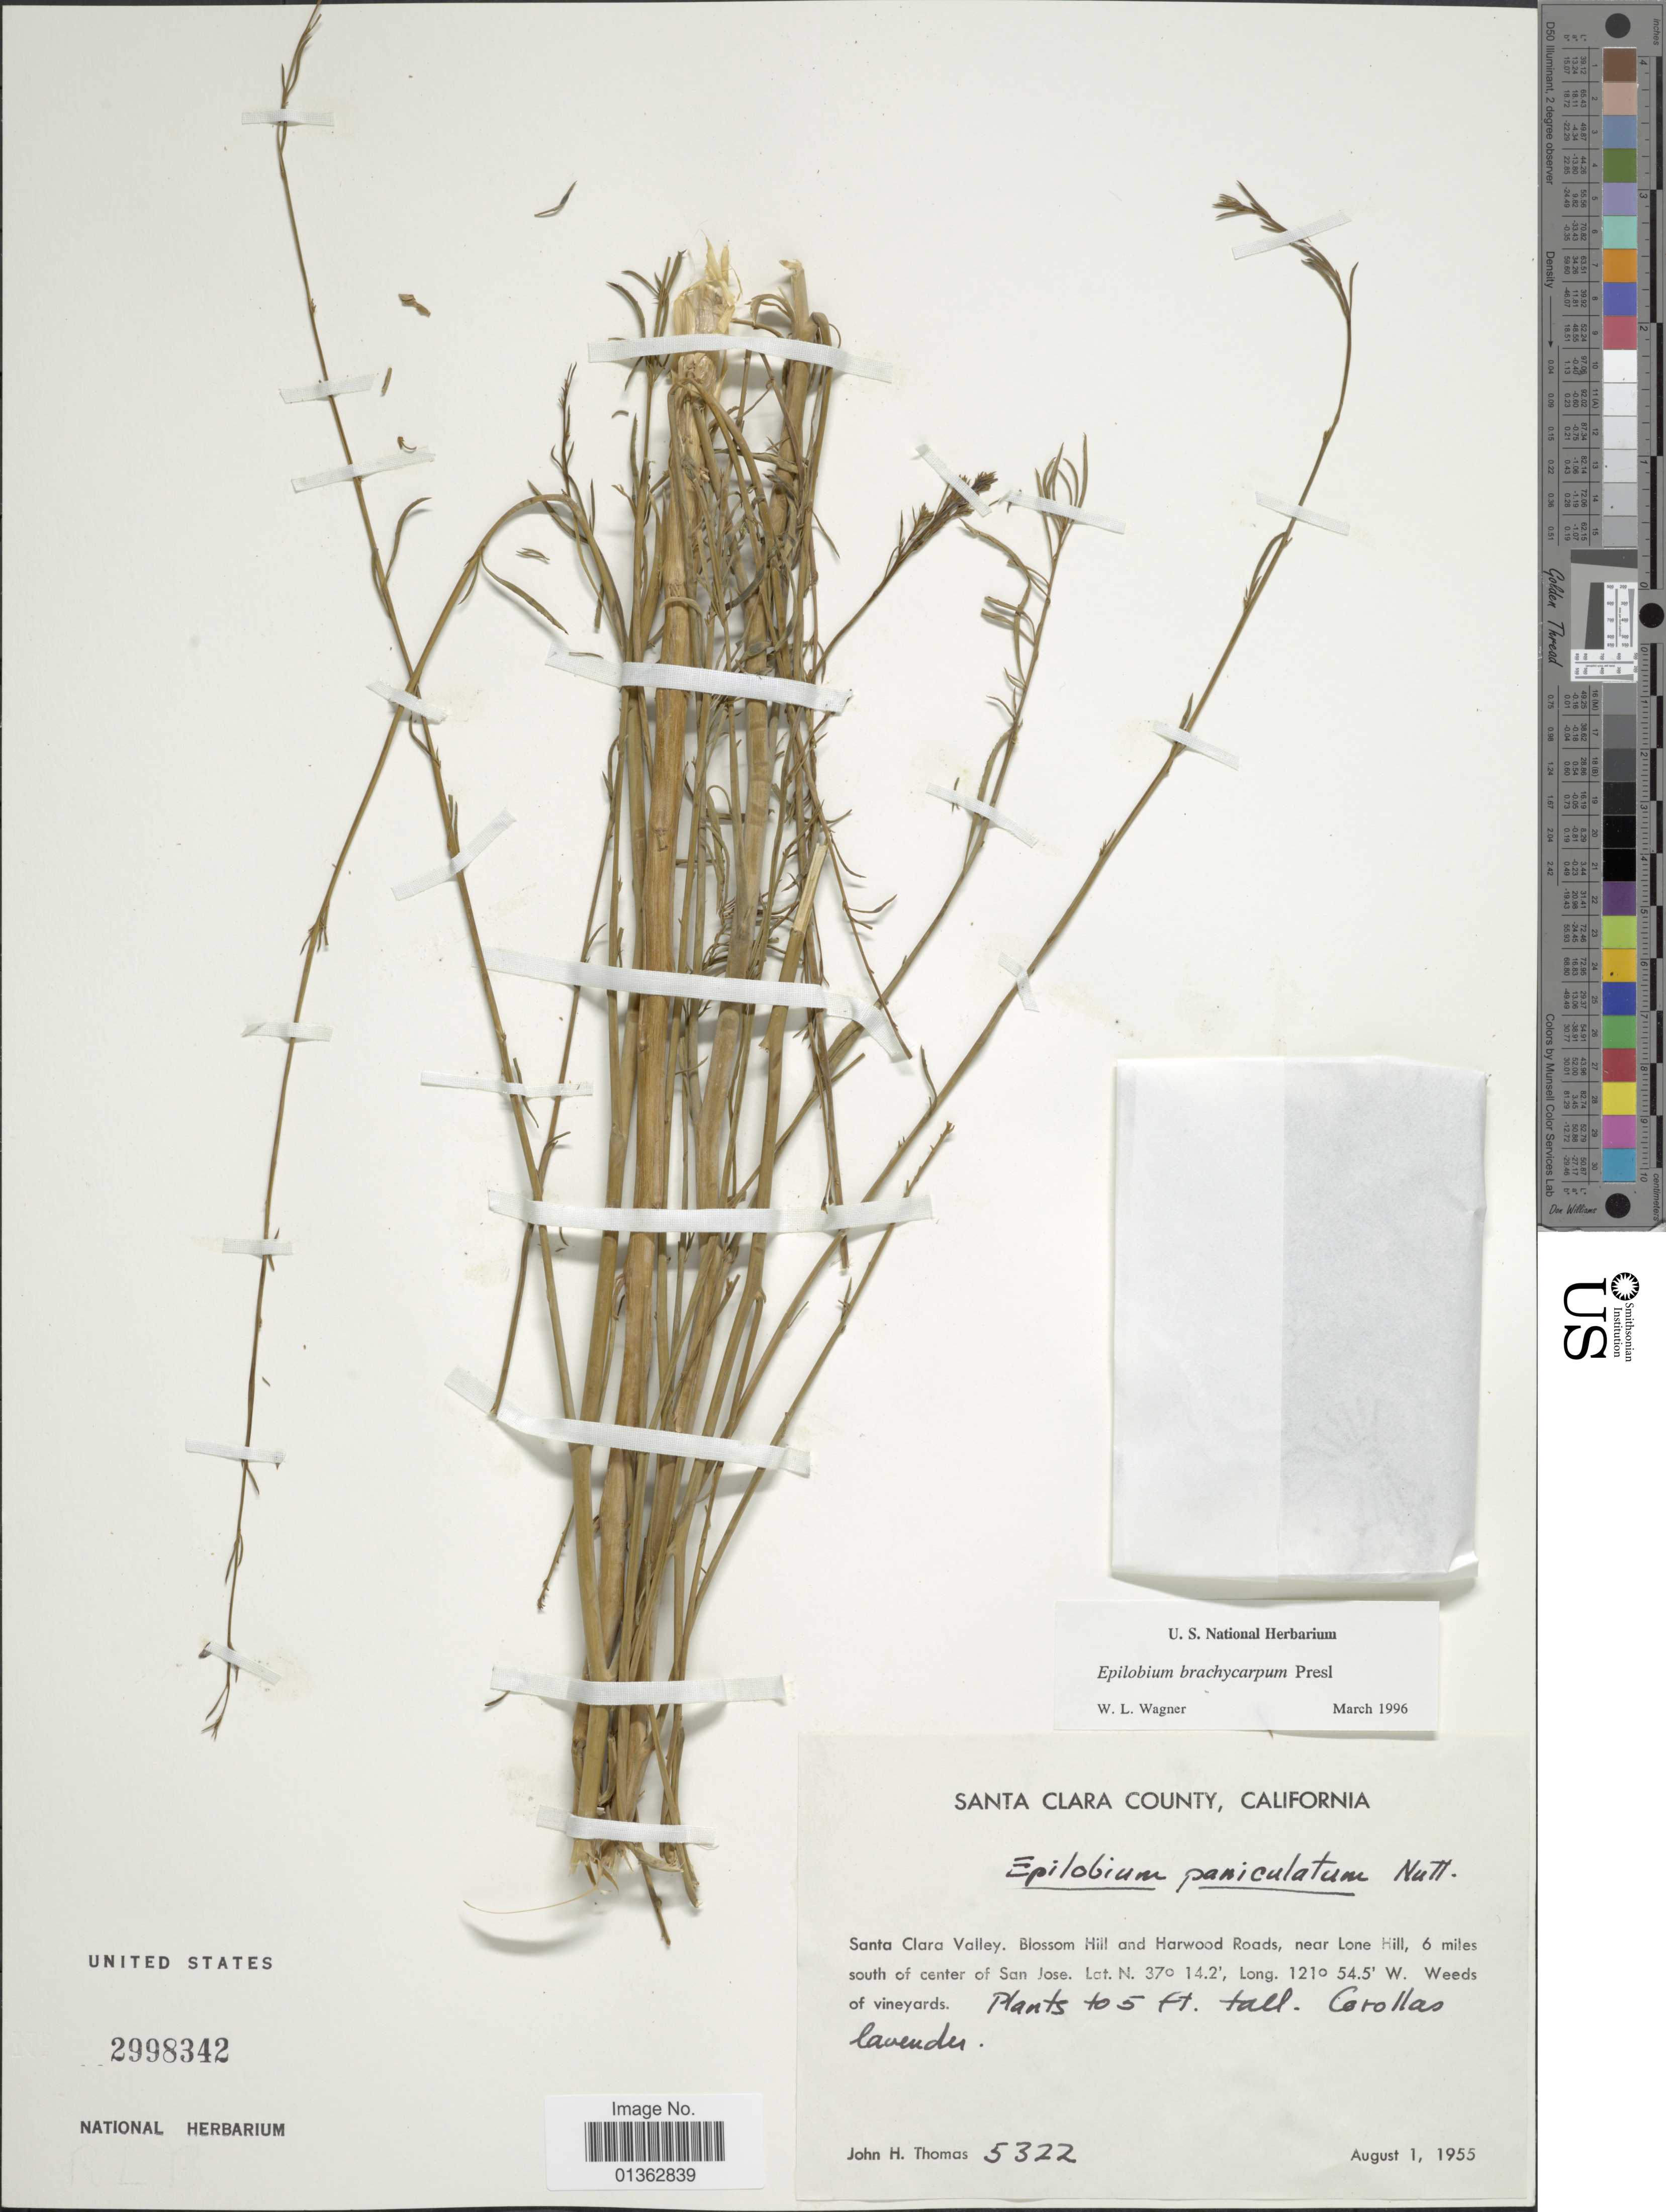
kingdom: Plantae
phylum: Tracheophyta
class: Magnoliopsida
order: Myrtales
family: Onagraceae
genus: Epilobium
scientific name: Epilobium brachycarpum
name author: C. Presl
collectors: J. H. Thomas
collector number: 5322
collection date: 1955-08-01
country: United States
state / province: California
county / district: Santa Clara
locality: Santa Clara County. Santa Clara Valley. Blossom Hill and Harwood Roads, near Lone Hill, 6 miles south of center of San Jose.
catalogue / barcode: US 2998342